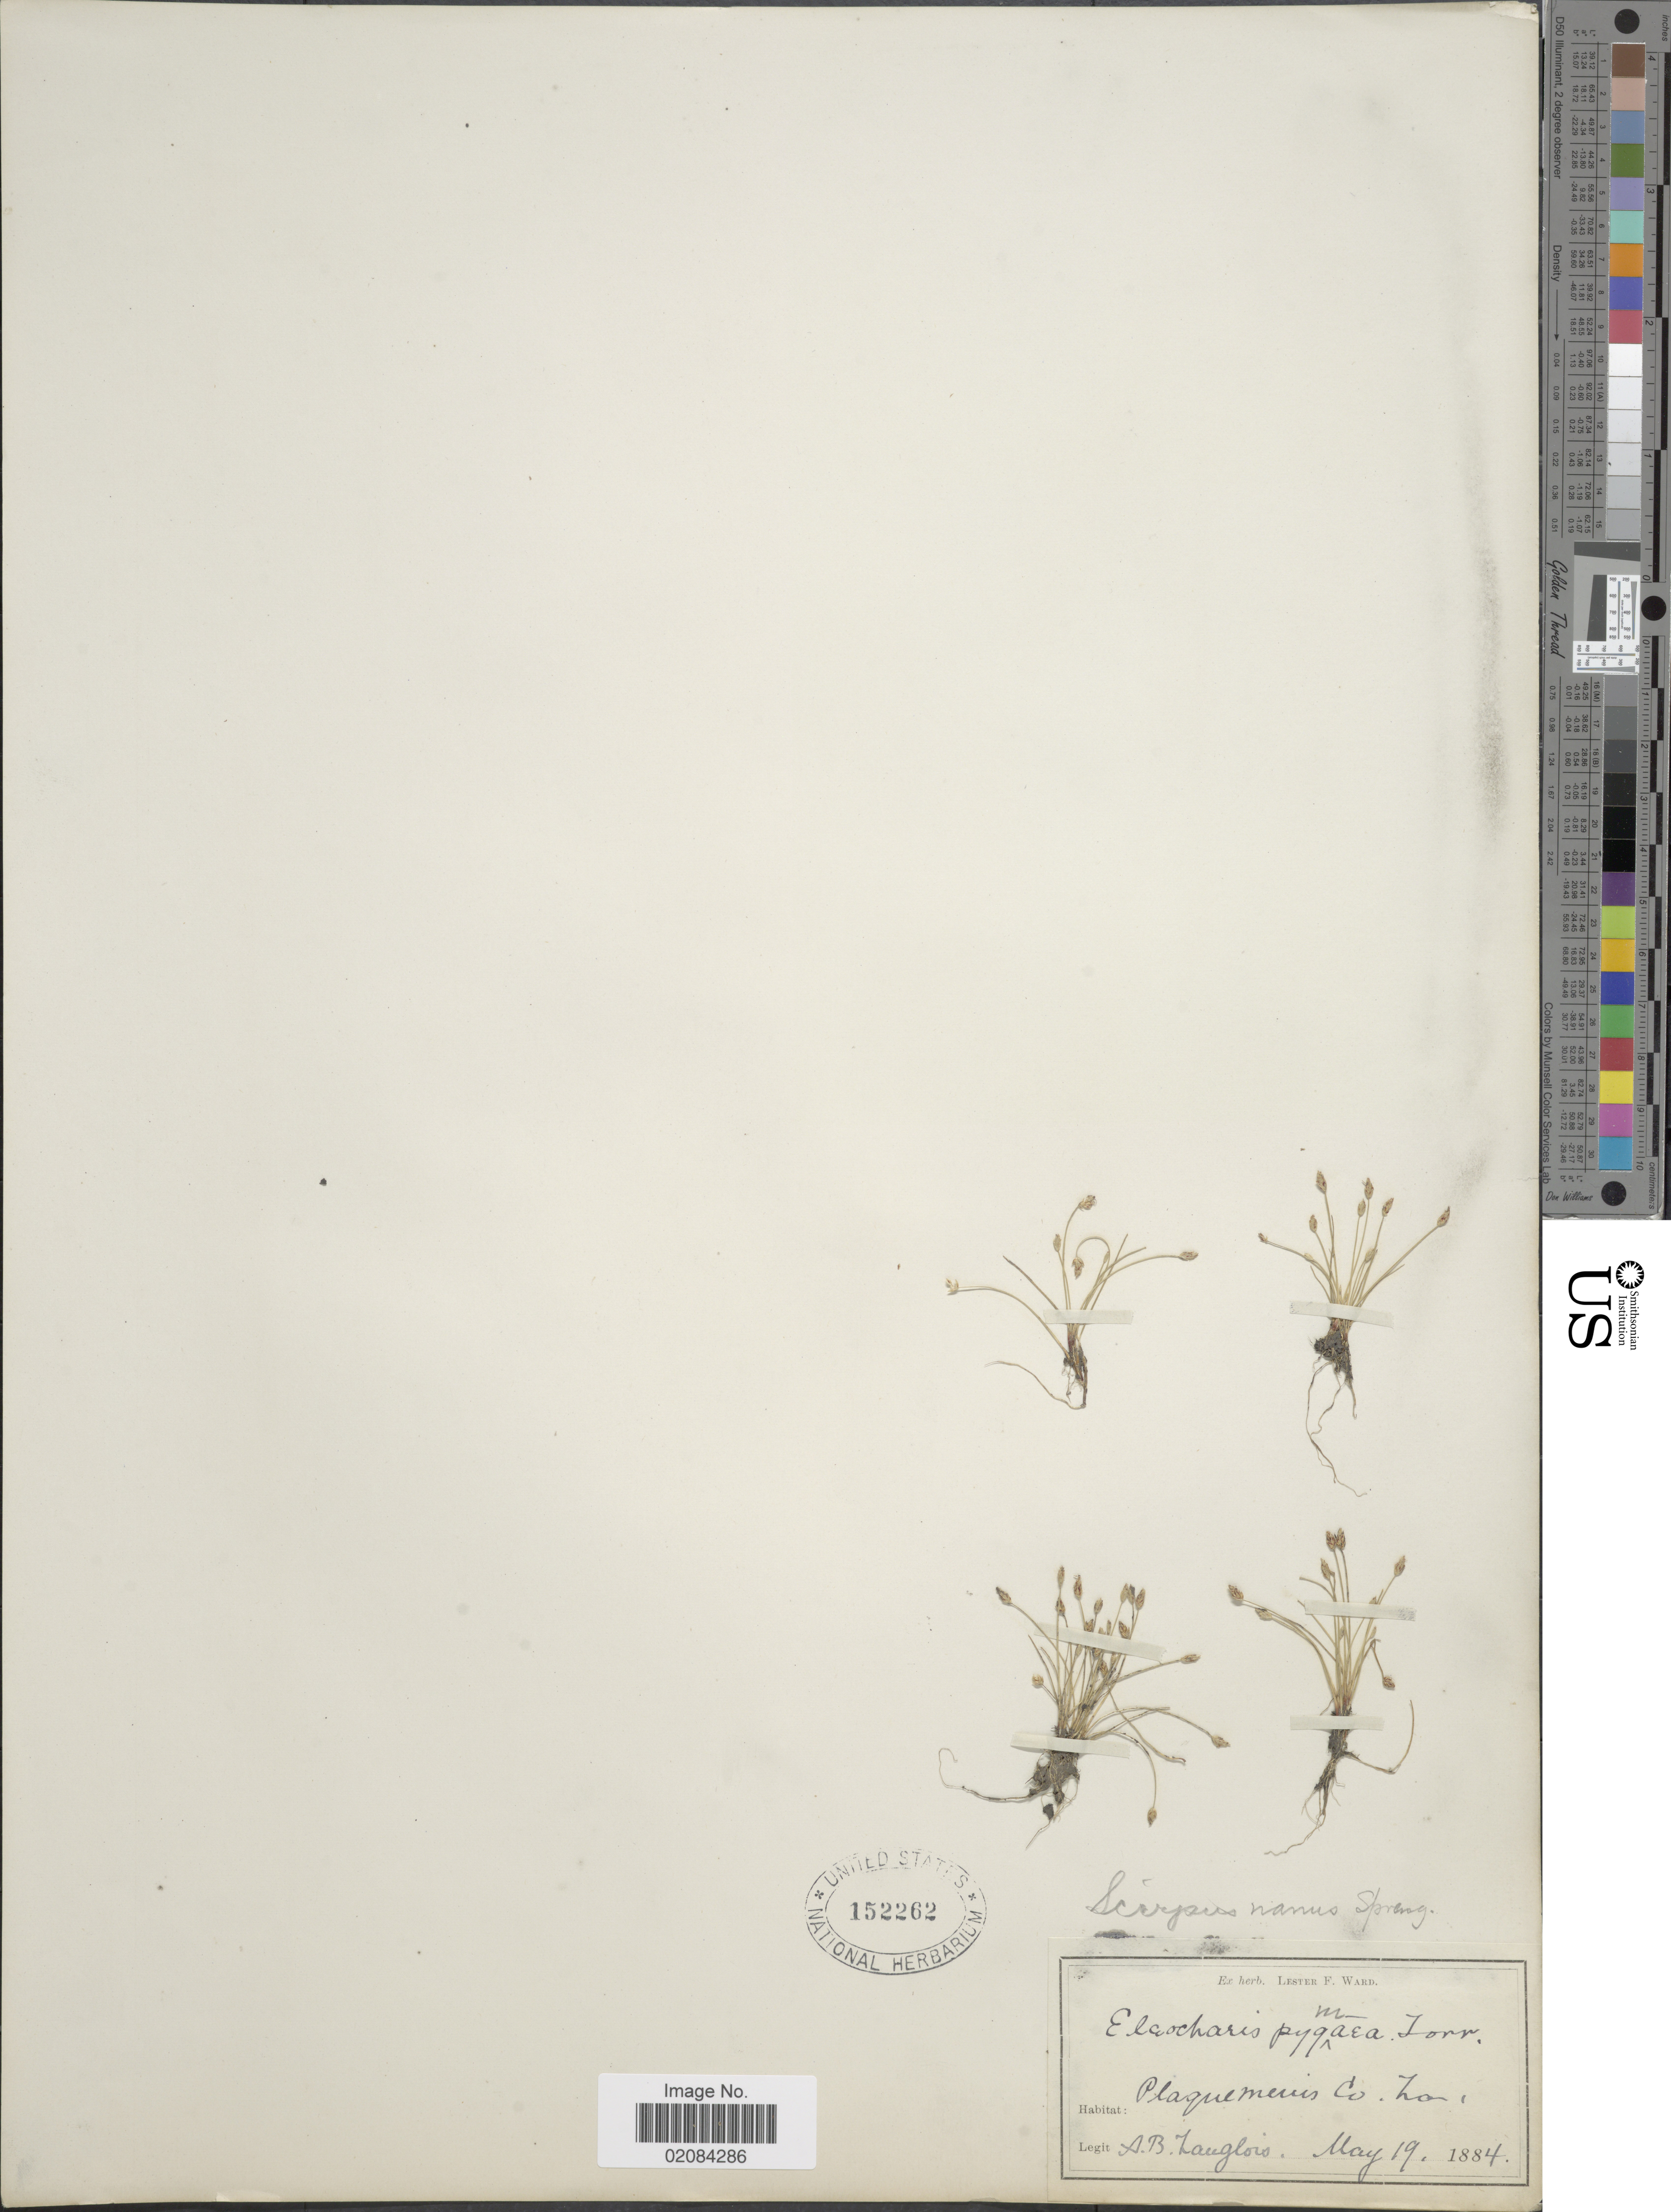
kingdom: Plantae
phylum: Tracheophyta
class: Liliopsida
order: Poales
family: Cyperaceae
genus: Eleocharis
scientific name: Eleocharis parvula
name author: (Roem. & Schult.) Link ex Williams et al.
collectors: A. Langlois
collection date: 1884-05-19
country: United States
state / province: Louisiana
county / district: Plaquemines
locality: Plaquemines Co. La.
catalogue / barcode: US 152262